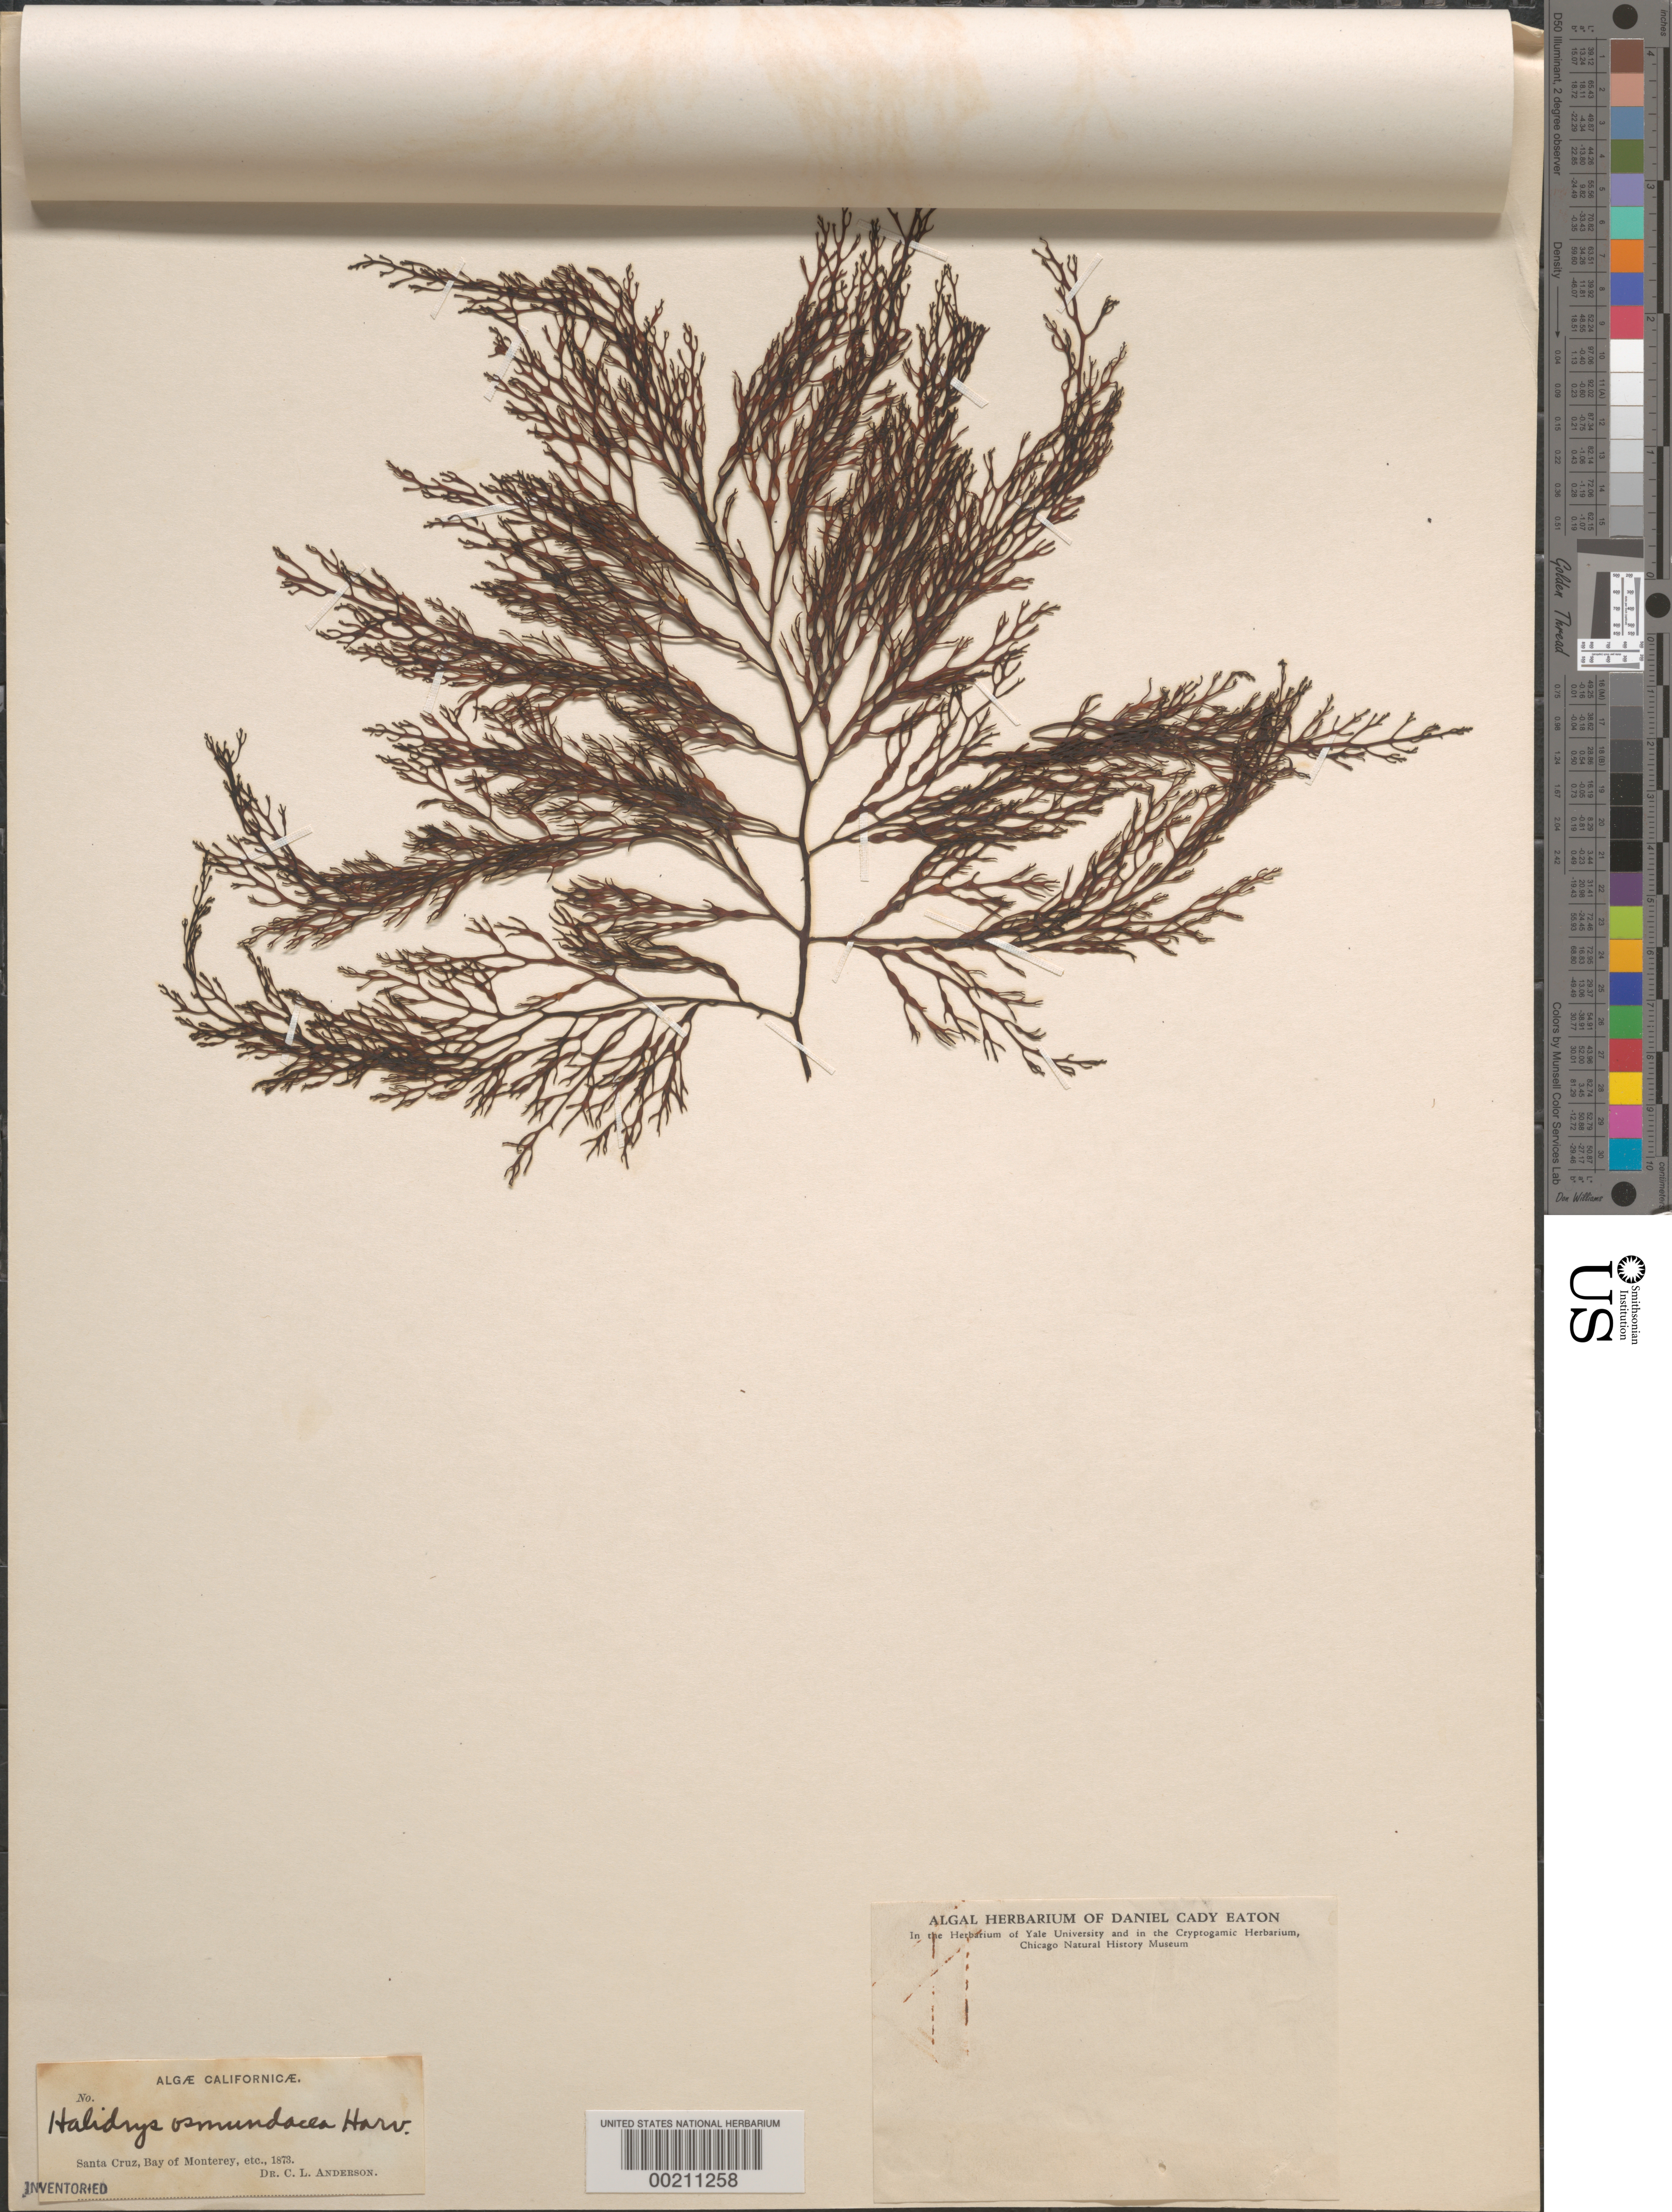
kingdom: Chromista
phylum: Ochrophyta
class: Phaeophyceae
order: Fucales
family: Sargassaceae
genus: Stephanocystis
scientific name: Stephanocystis osmundacea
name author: (Turner) Trevis.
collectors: C. L. Anderson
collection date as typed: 1873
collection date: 1873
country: United States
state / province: California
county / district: Santa Cruz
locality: Santa Cruz, Monterey Bay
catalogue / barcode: US 20975